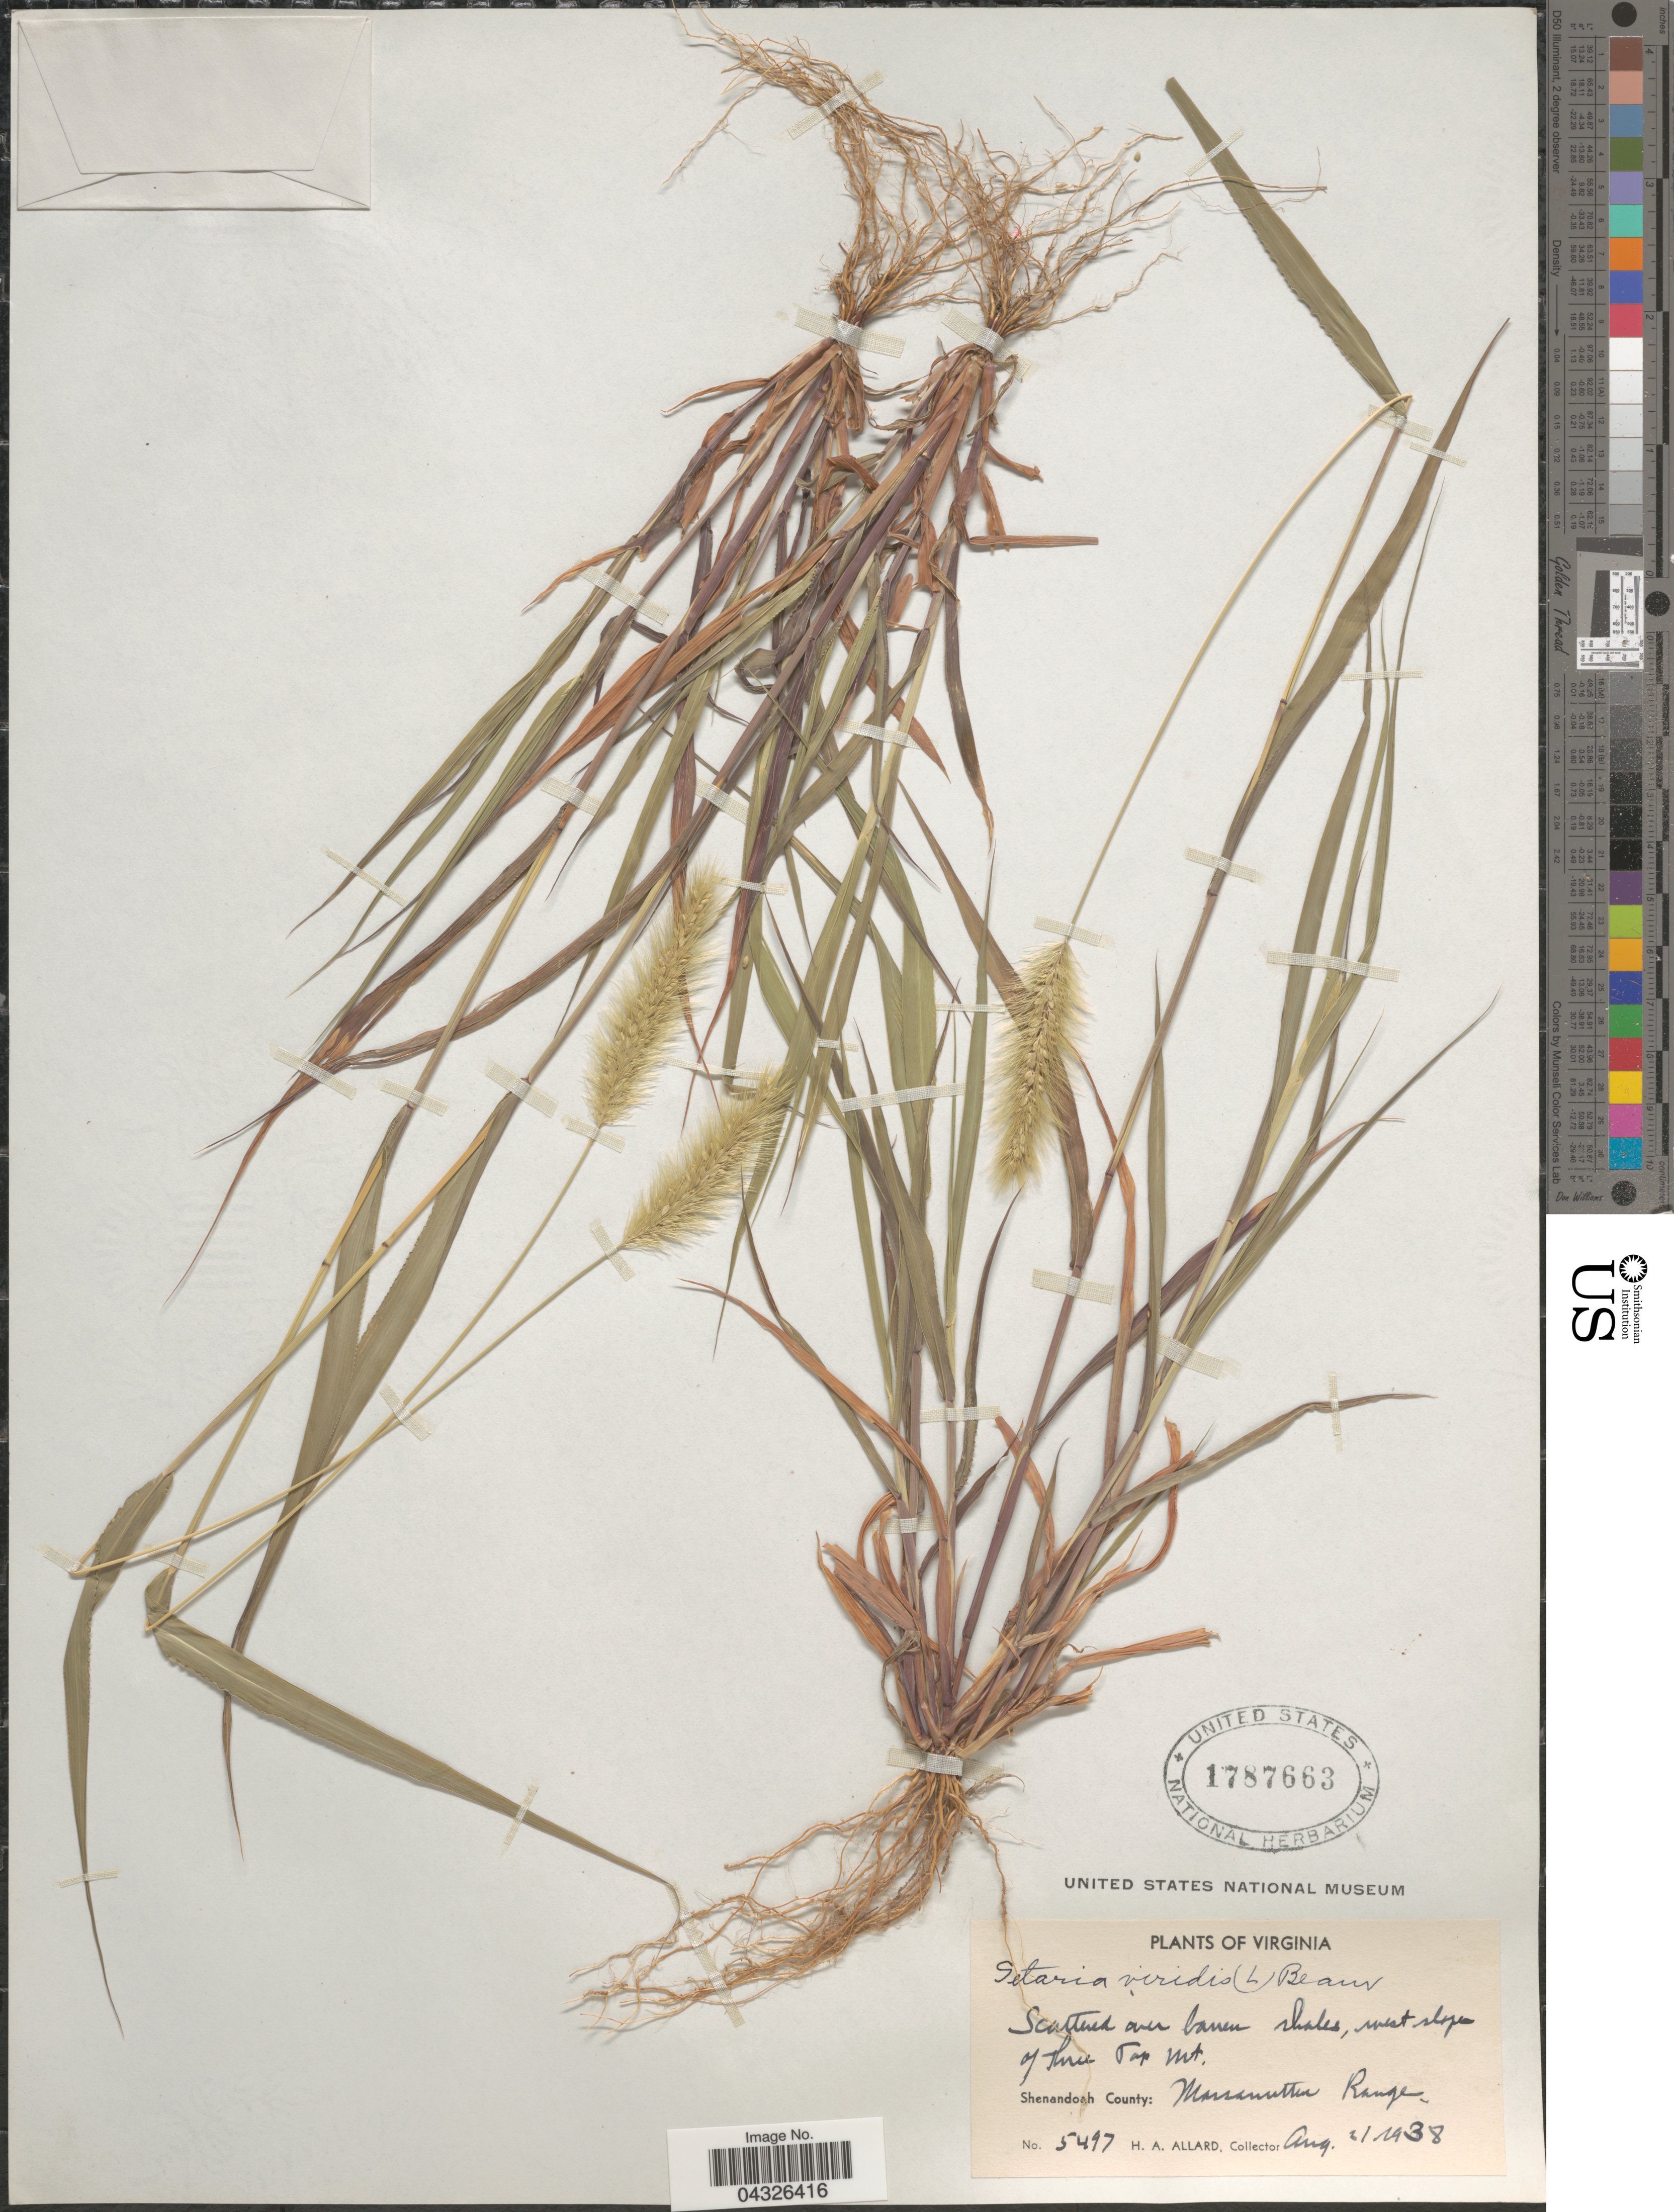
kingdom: Plantae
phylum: Tracheophyta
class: Liliopsida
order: Poales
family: Poaceae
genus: Setaria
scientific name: Setaria viridis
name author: (L.) P. Beauv.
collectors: H. A. Allard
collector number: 5497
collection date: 1938-08-21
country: United States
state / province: Virginia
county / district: Shenandoah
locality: Scattered over barren shales, west slope of Three Top Mt. Shenandoah County: Massanutten Range.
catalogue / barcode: US 1787663